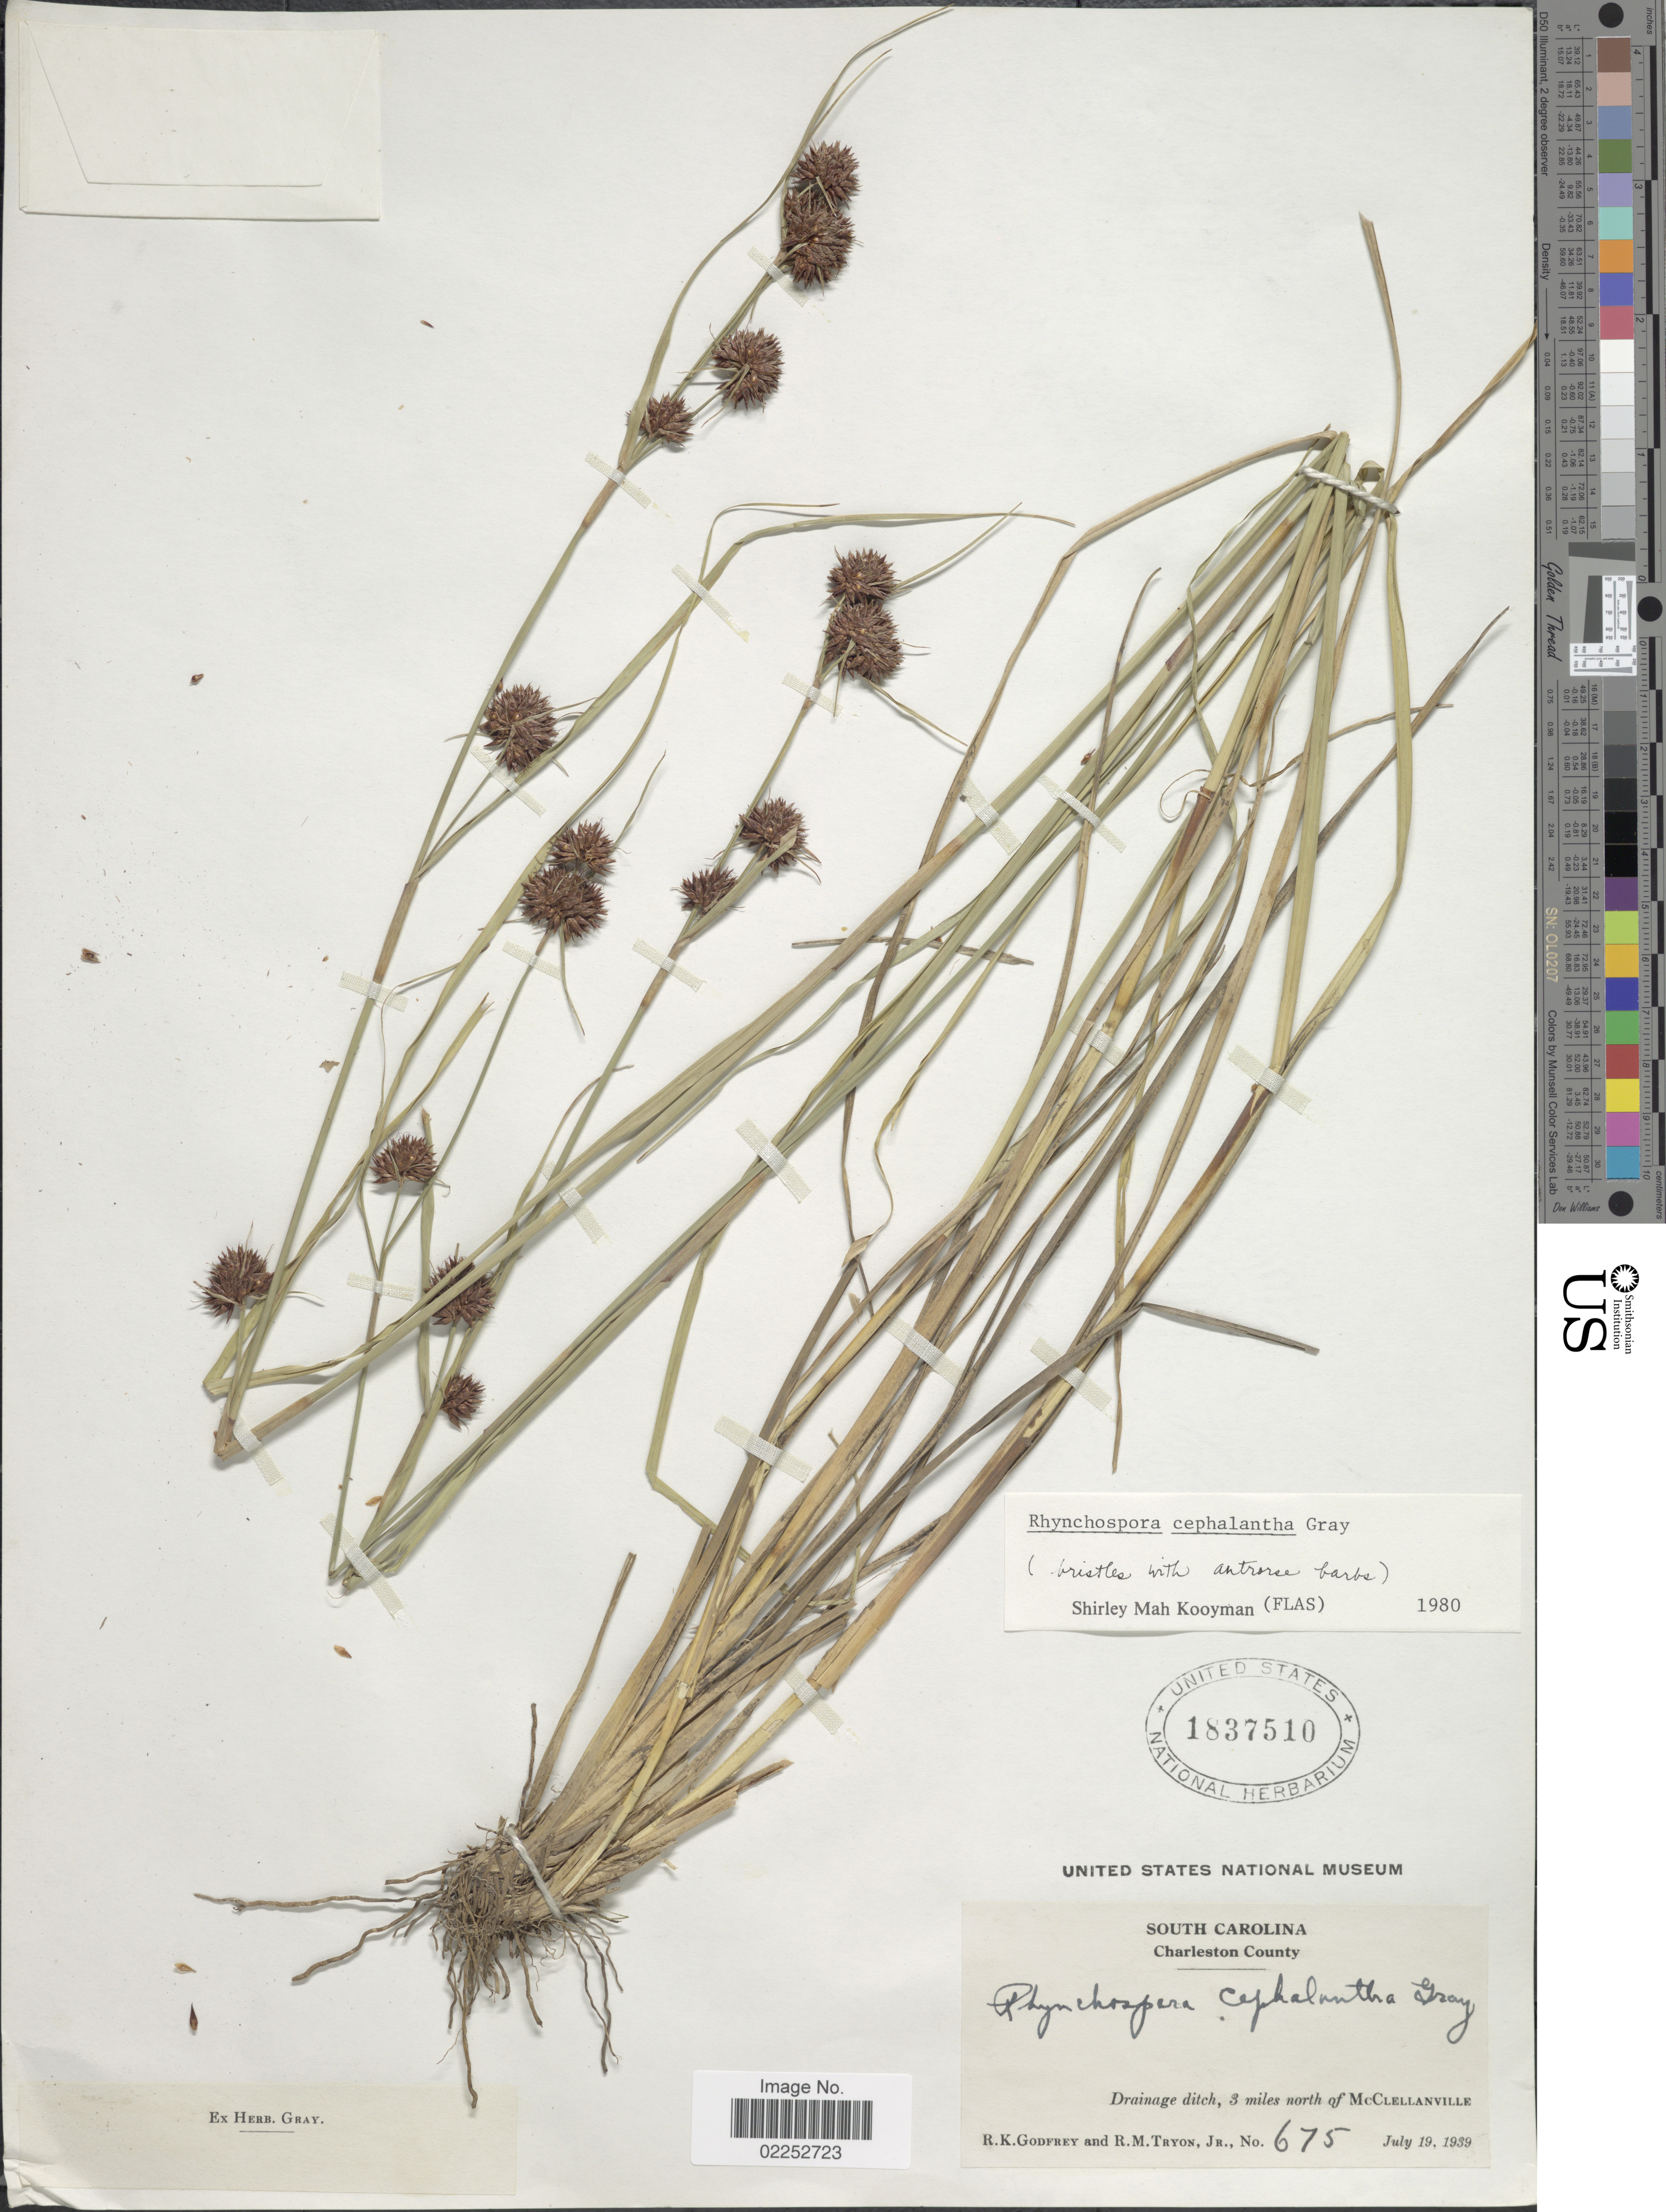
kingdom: Plantae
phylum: Tracheophyta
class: Liliopsida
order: Poales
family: Cyperaceae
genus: Rhynchospora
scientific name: Rhynchospora cephalantha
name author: A. Gray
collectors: R. K. Godfrey & R. M. Tryon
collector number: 675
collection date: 1939-07-19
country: United States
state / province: South Carolina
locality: Charleston County. 3 miles north of McClellanville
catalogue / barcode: US 1837510